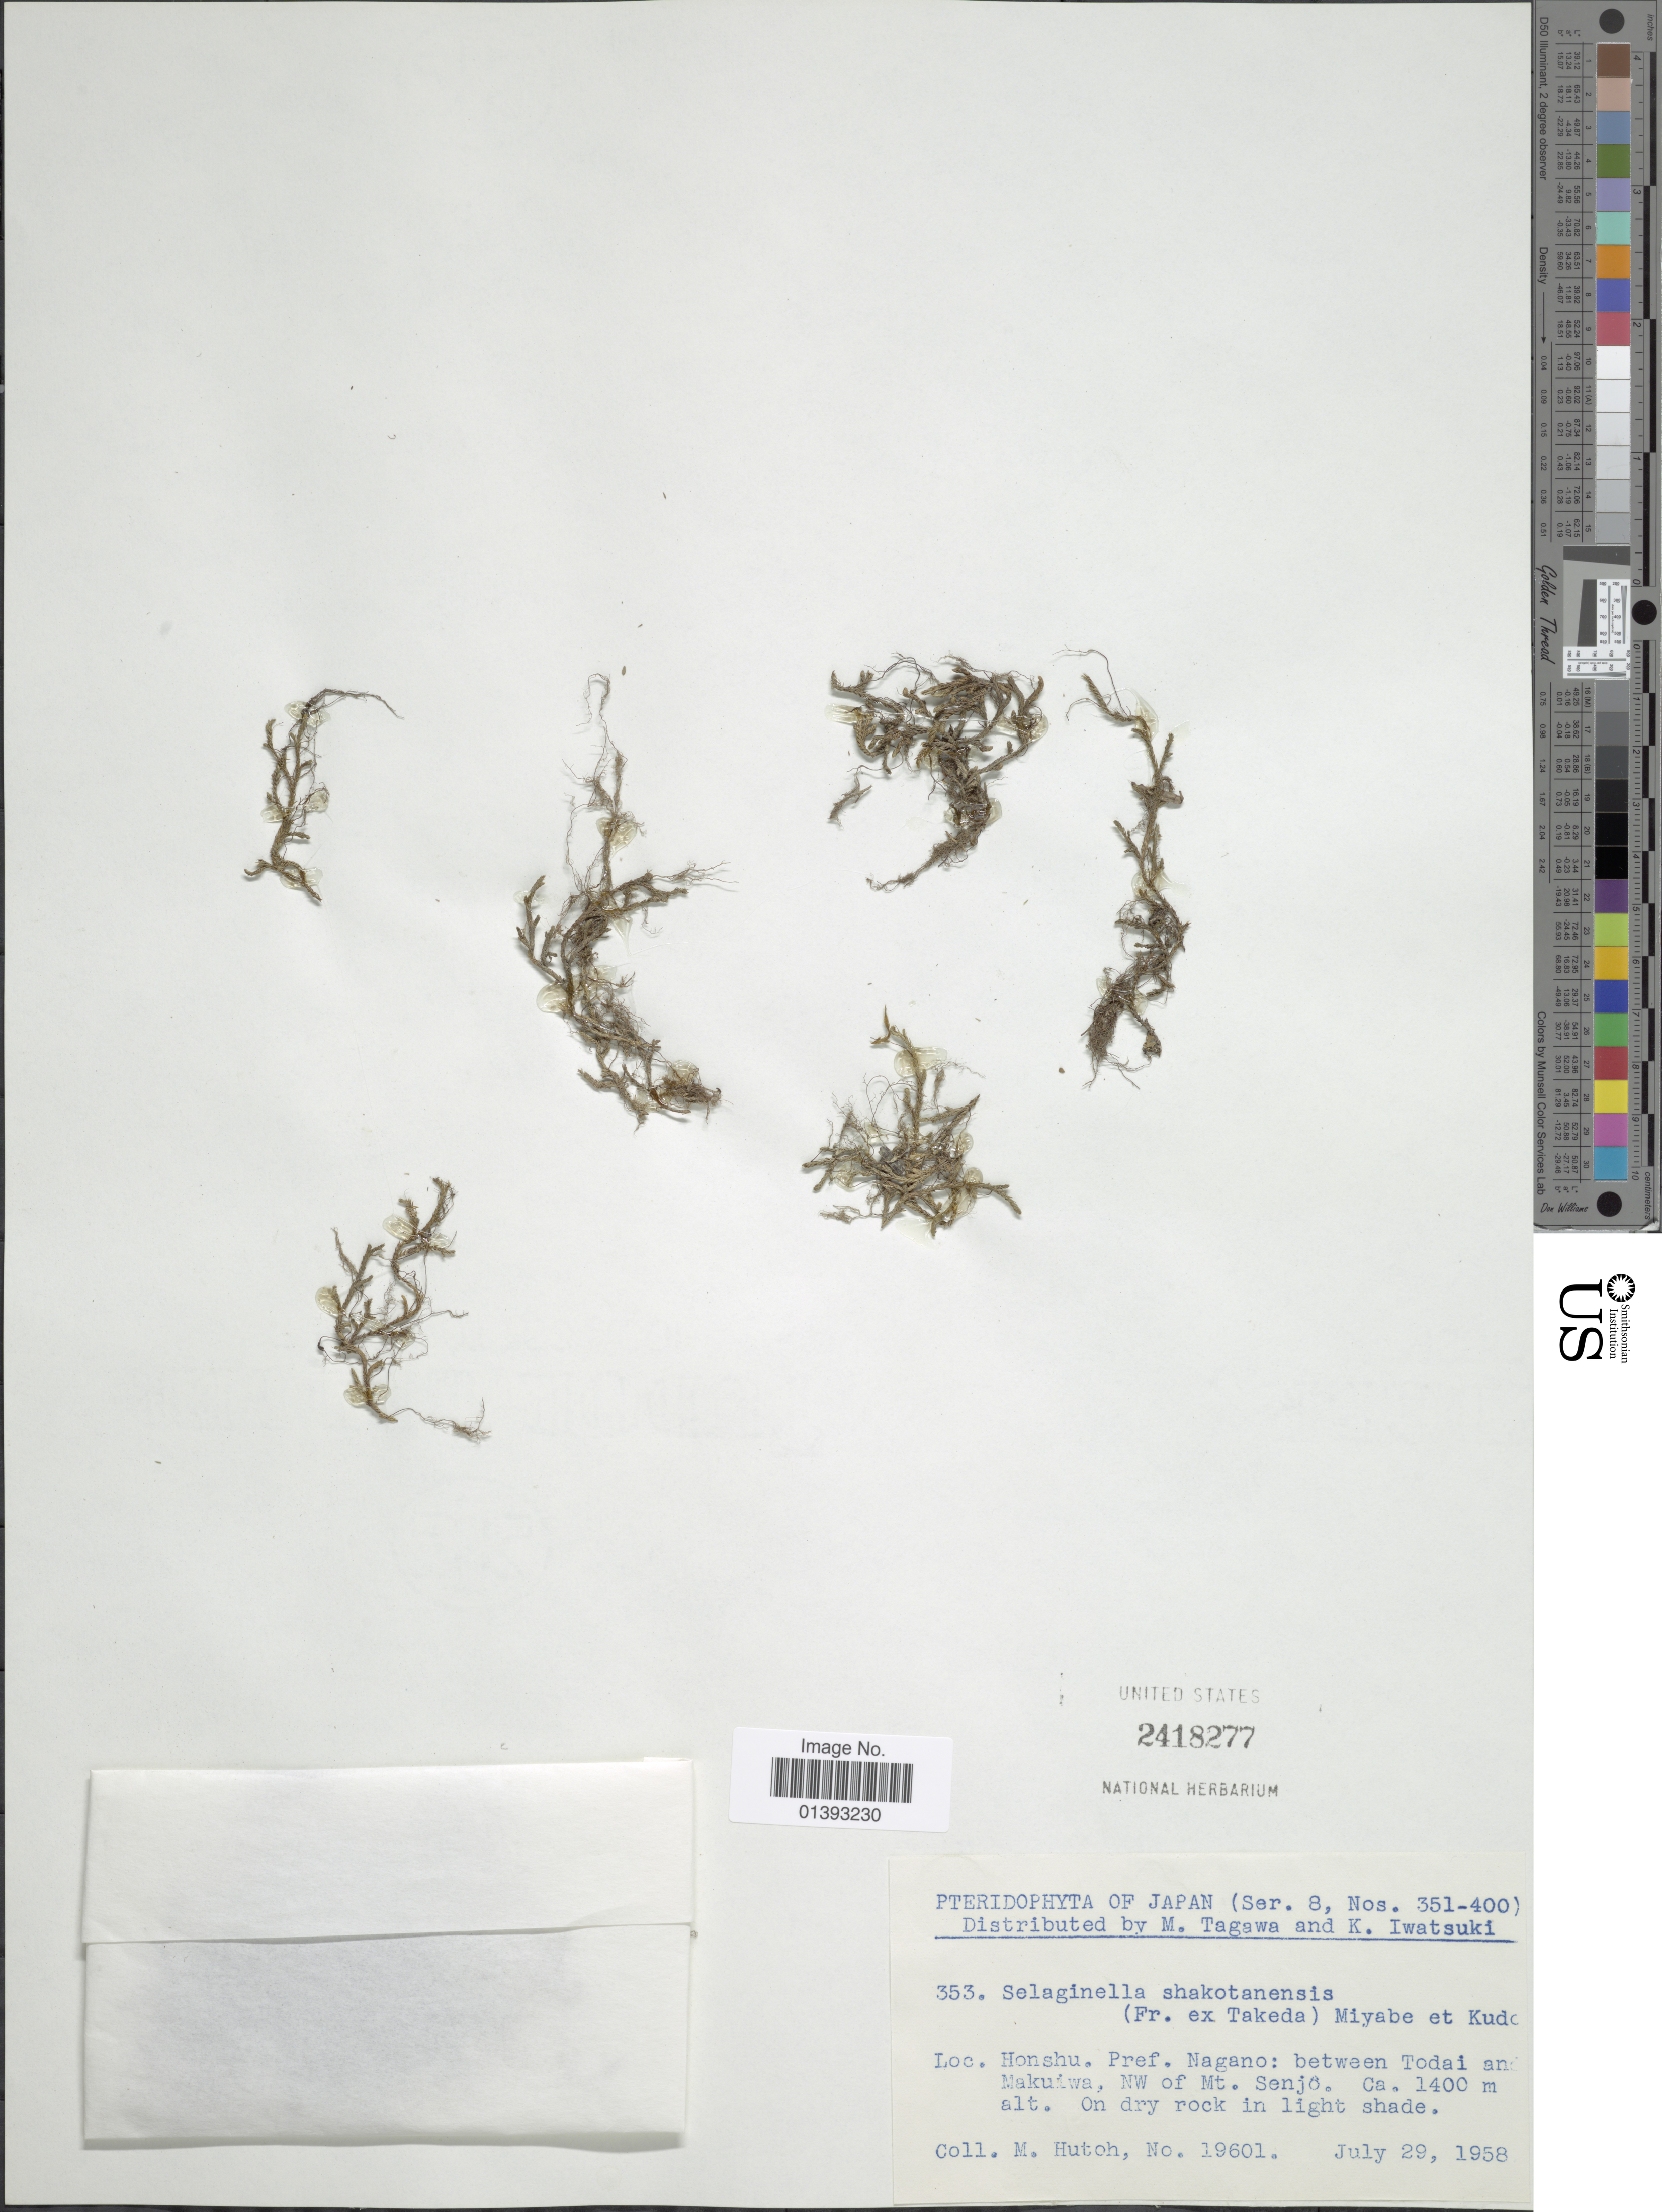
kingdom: Plantae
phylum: Tracheophyta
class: Lycopodiopsida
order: Selaginellales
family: Selaginellaceae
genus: Selaginella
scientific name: Selaginella shakotanensis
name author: (Franch. ex Takeda) Miyabe & Kudô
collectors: M. Hutoh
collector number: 19601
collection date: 1958-07-29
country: Japan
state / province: Nagano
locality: Honshu. pref. between Todai and Makuiwa, NW of Mt. Senjo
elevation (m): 1400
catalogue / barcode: US 2418277